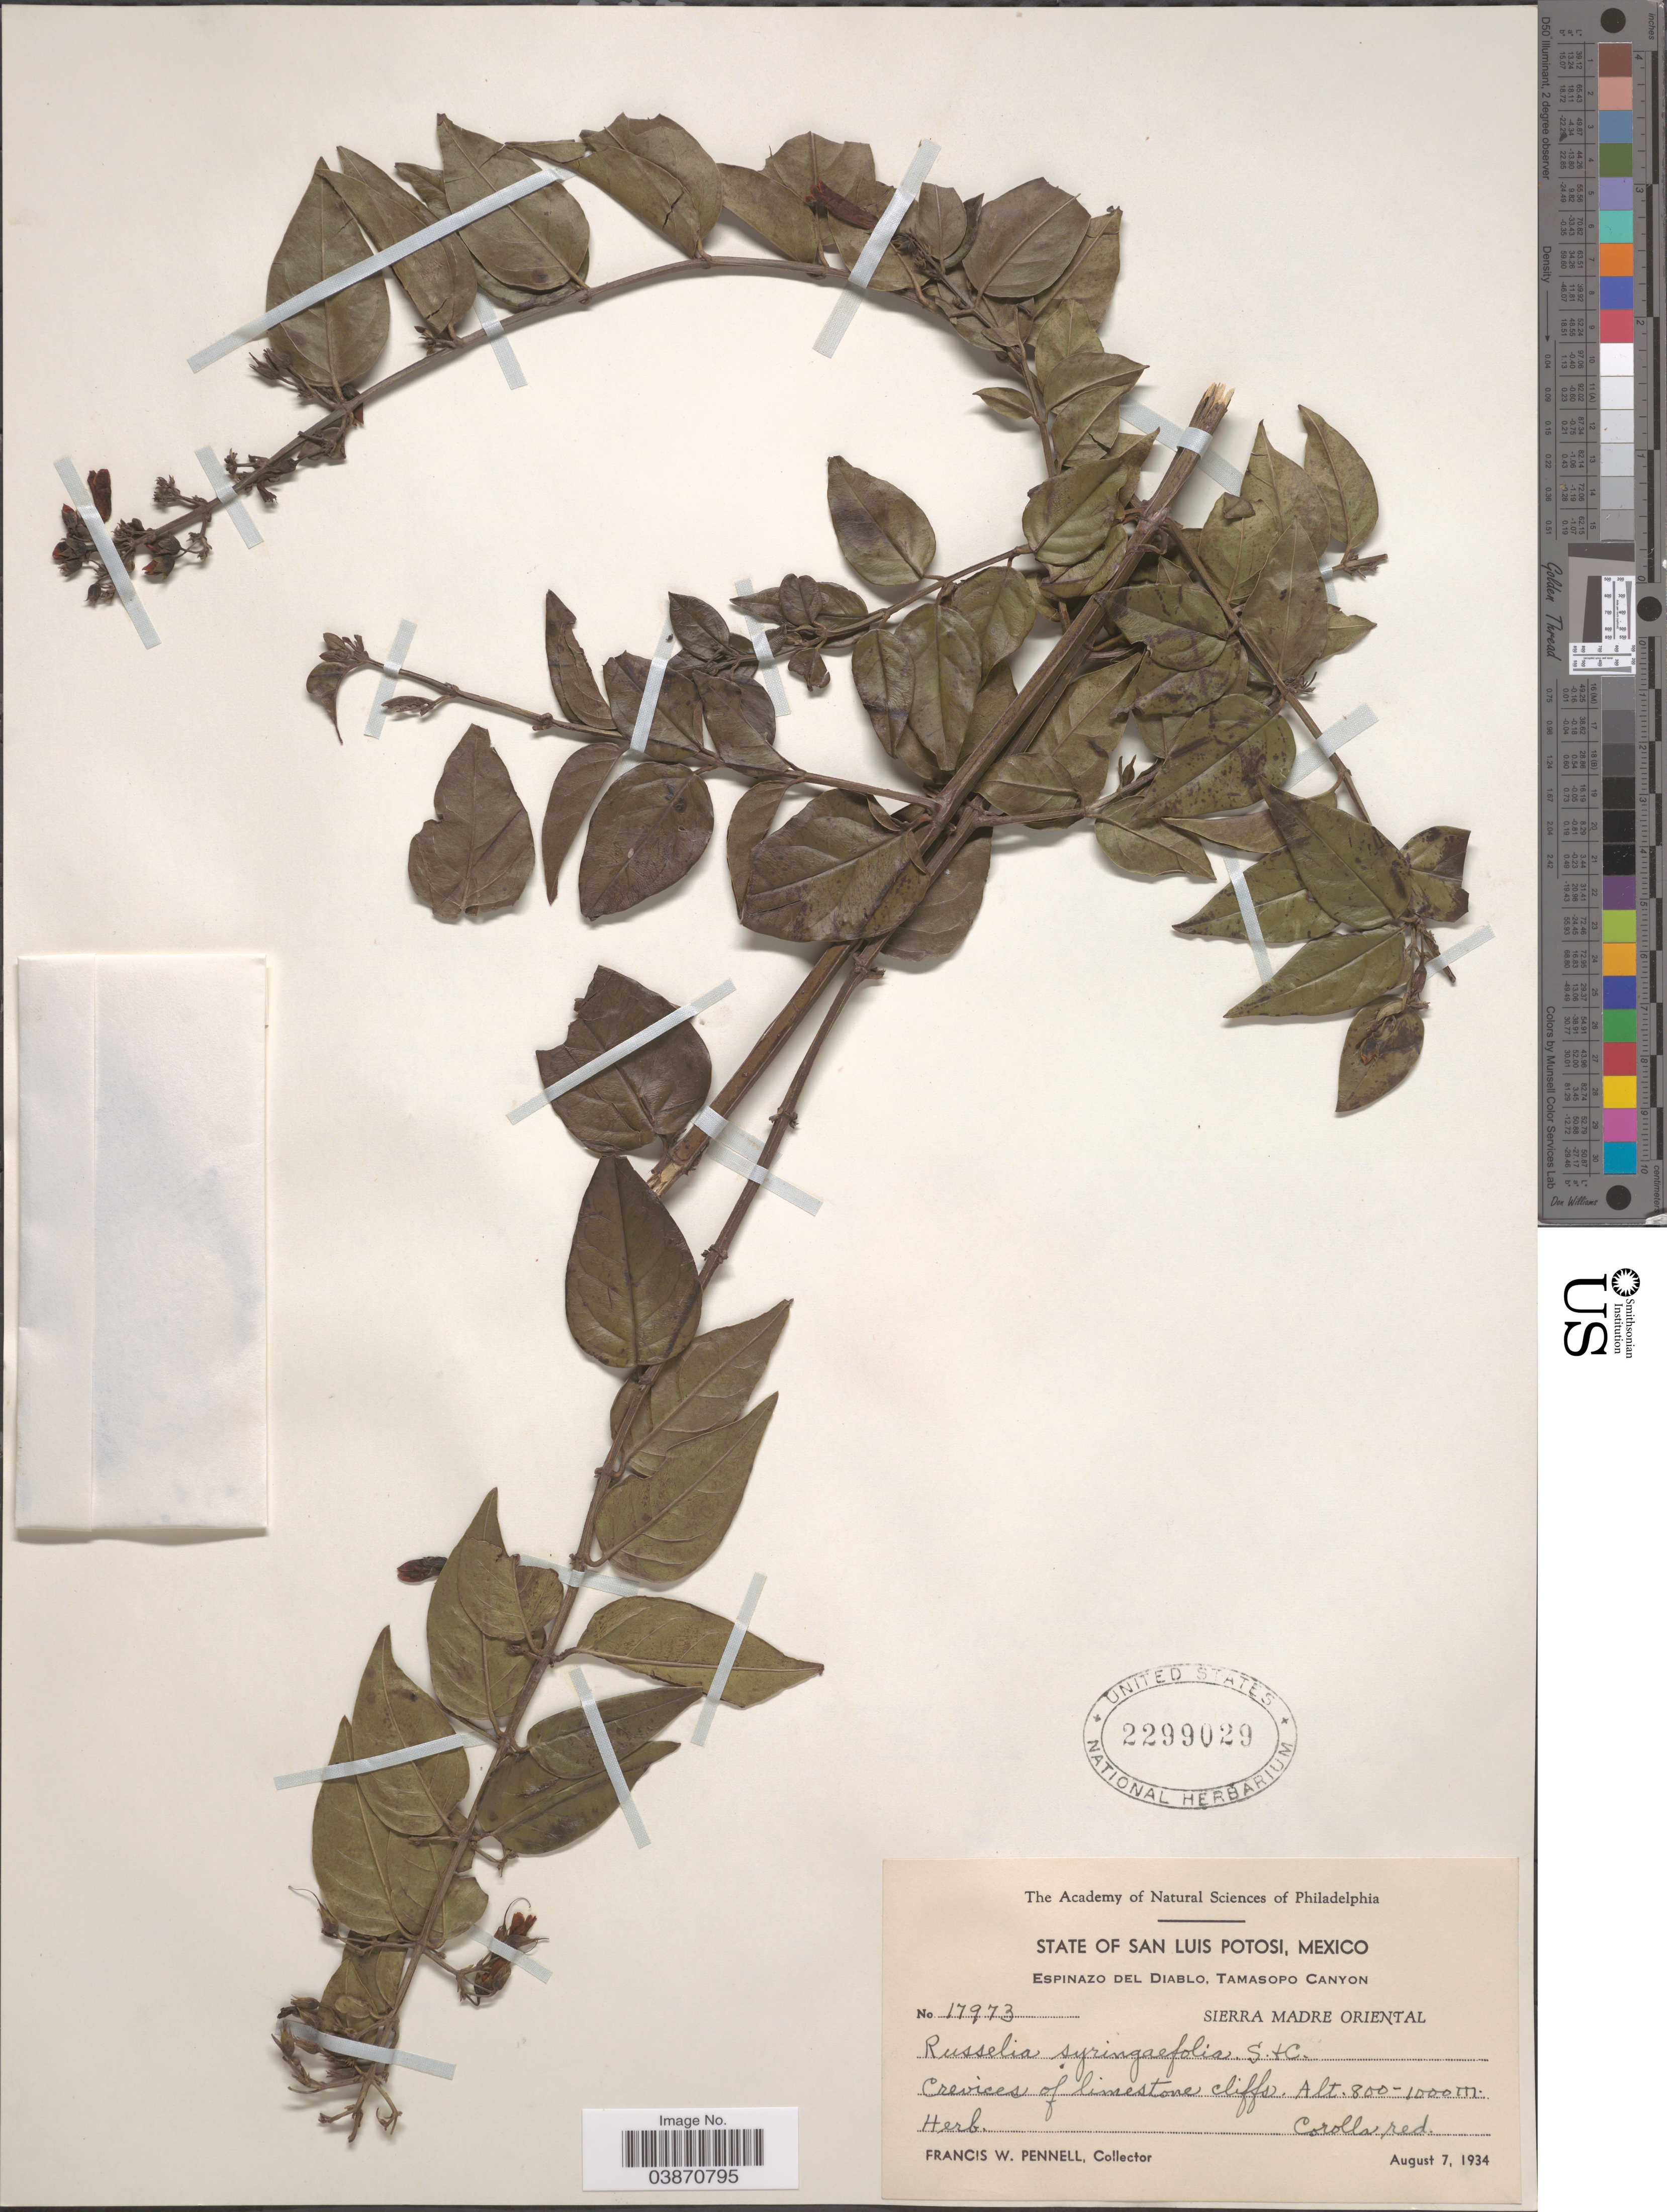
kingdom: Plantae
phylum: Tracheophyta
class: Magnoliopsida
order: Lamiales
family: Plantaginaceae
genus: Russelia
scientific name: Russelia syringifolia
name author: Schltdl. & Cham.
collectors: F. W. Pennell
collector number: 17973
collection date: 1934-08-07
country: Mexico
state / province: San Luis Potosí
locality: Espinazo del Diablo, Tamasopo Canyon. Sierra Madre Oriental.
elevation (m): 800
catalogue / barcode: US 2299029